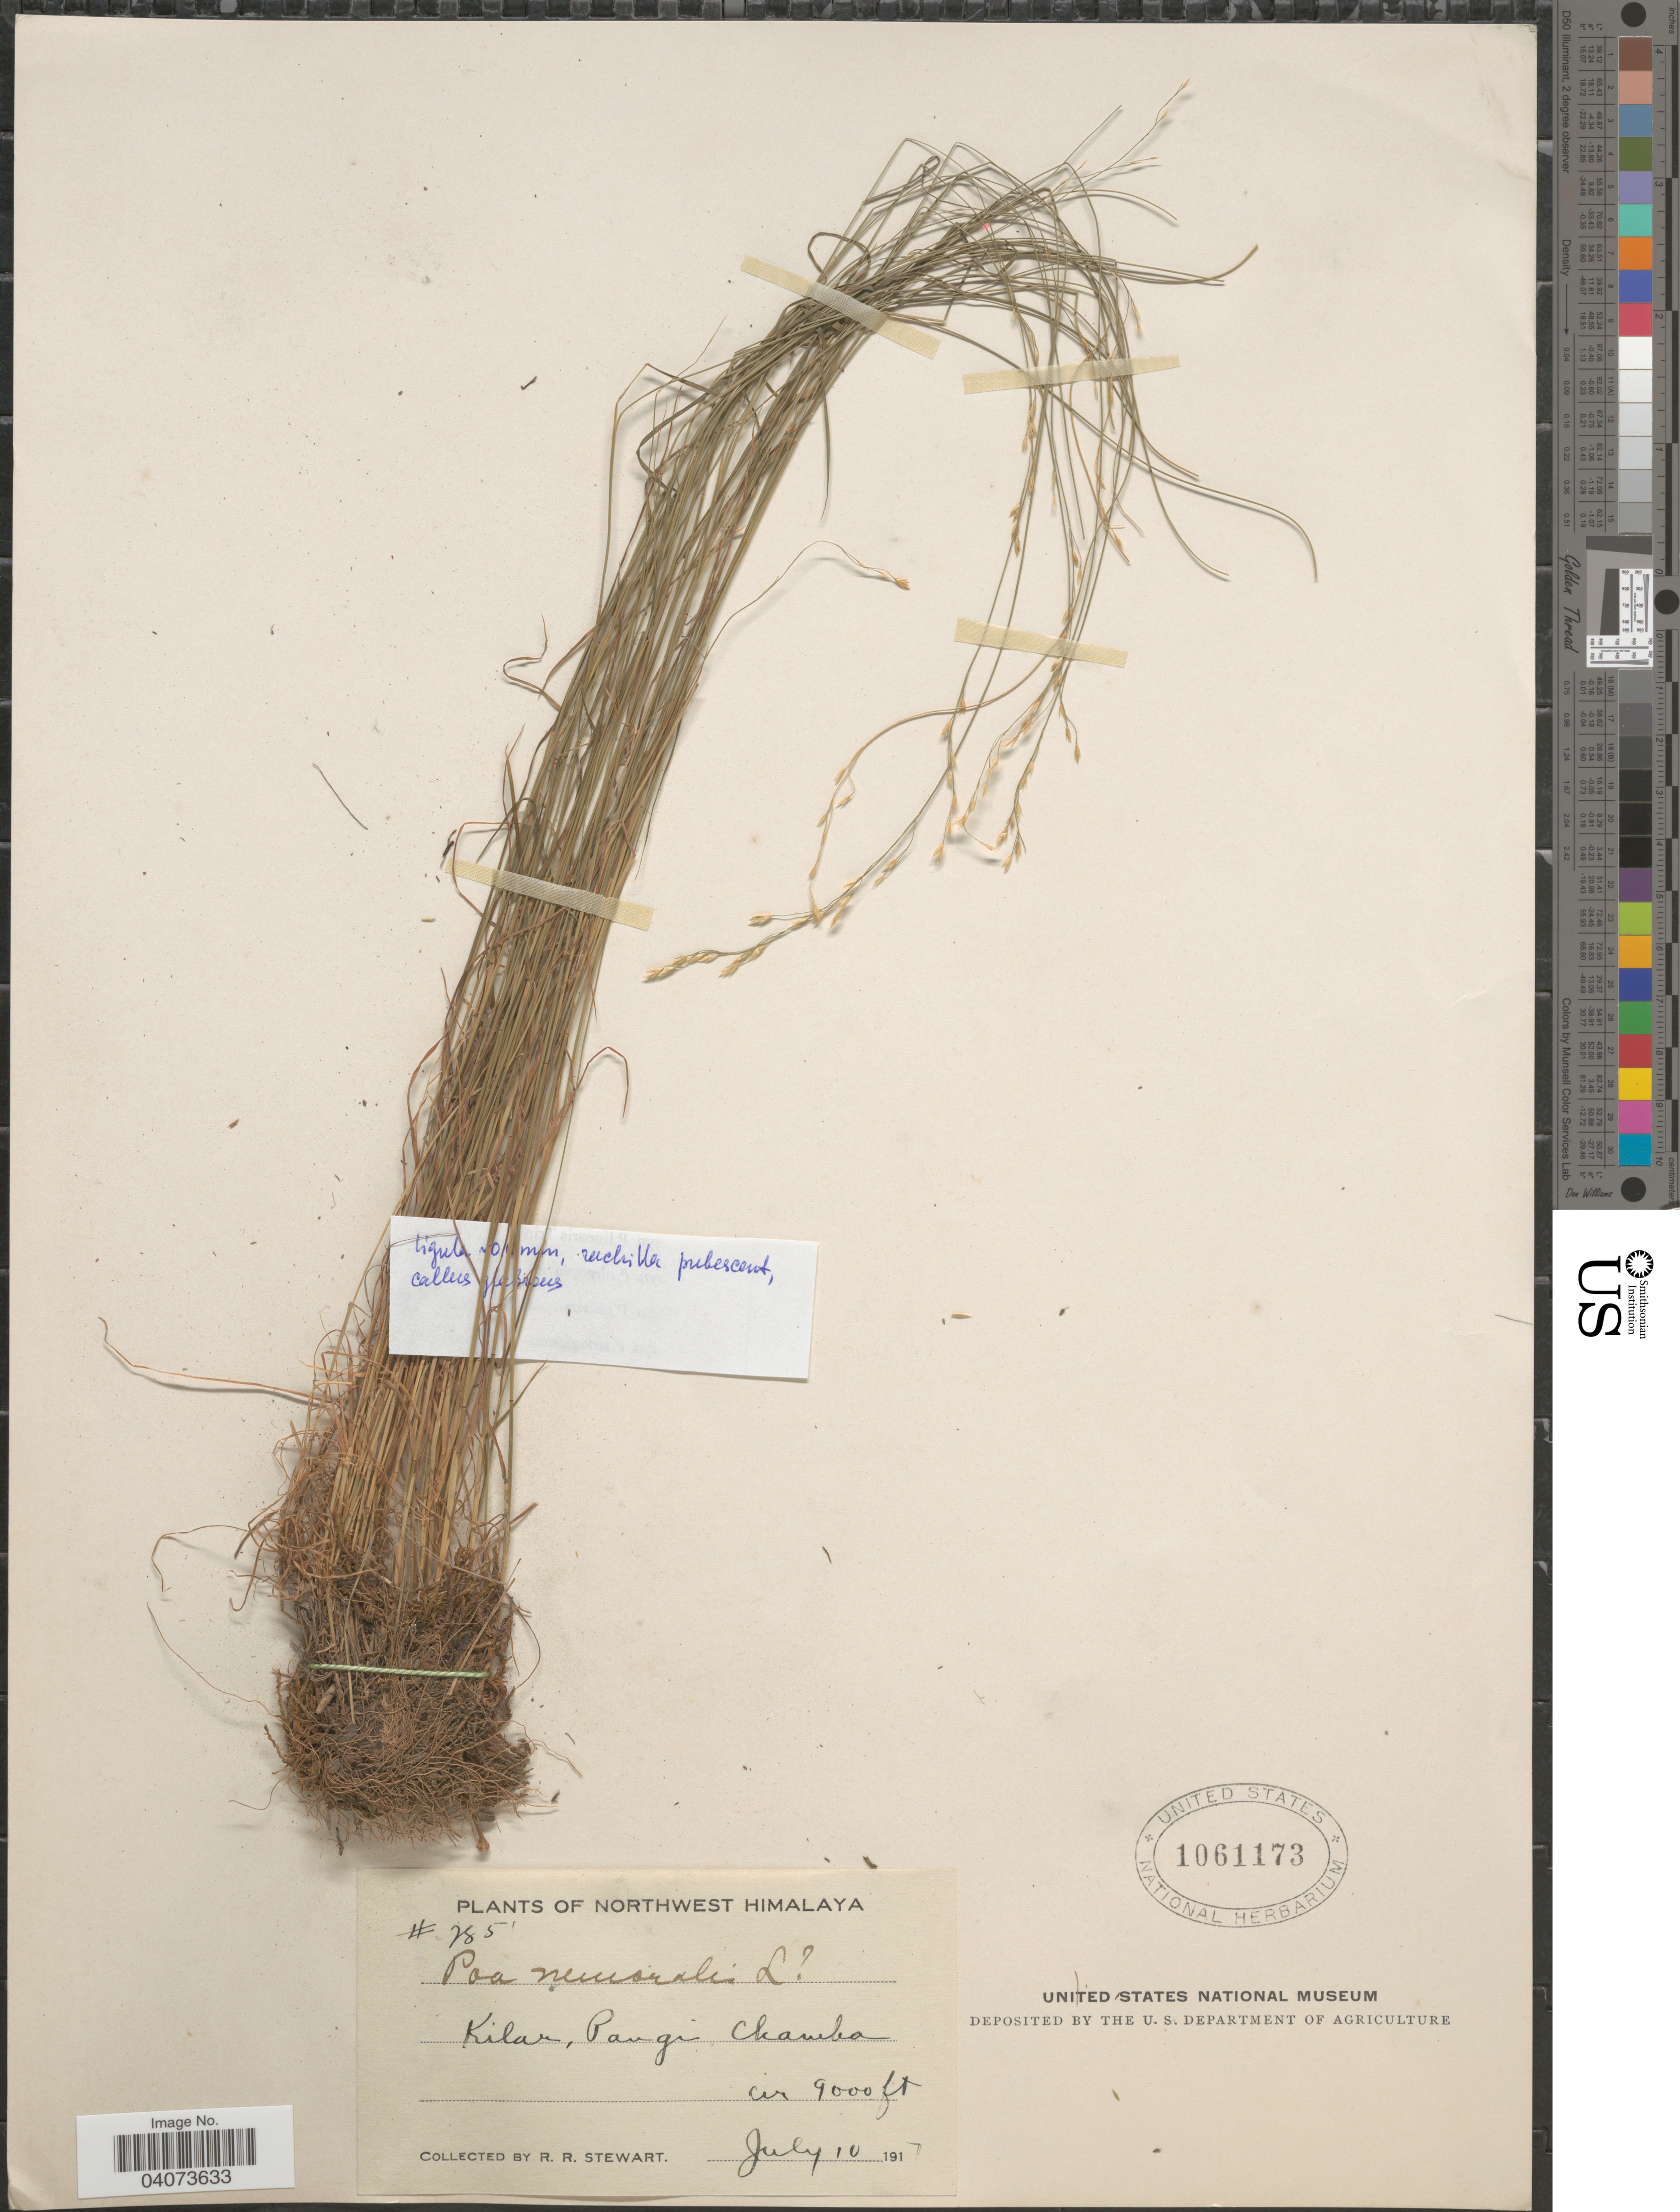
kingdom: Plantae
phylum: Tracheophyta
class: Liliopsida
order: Poales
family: Poaceae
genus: Poa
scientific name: Poa nemoralis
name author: L.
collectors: R. Stewart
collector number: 285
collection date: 1917-07-10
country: India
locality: Northwest Himalaya. Kilan, Pangi Chamba.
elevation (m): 2743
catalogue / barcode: US 1061173